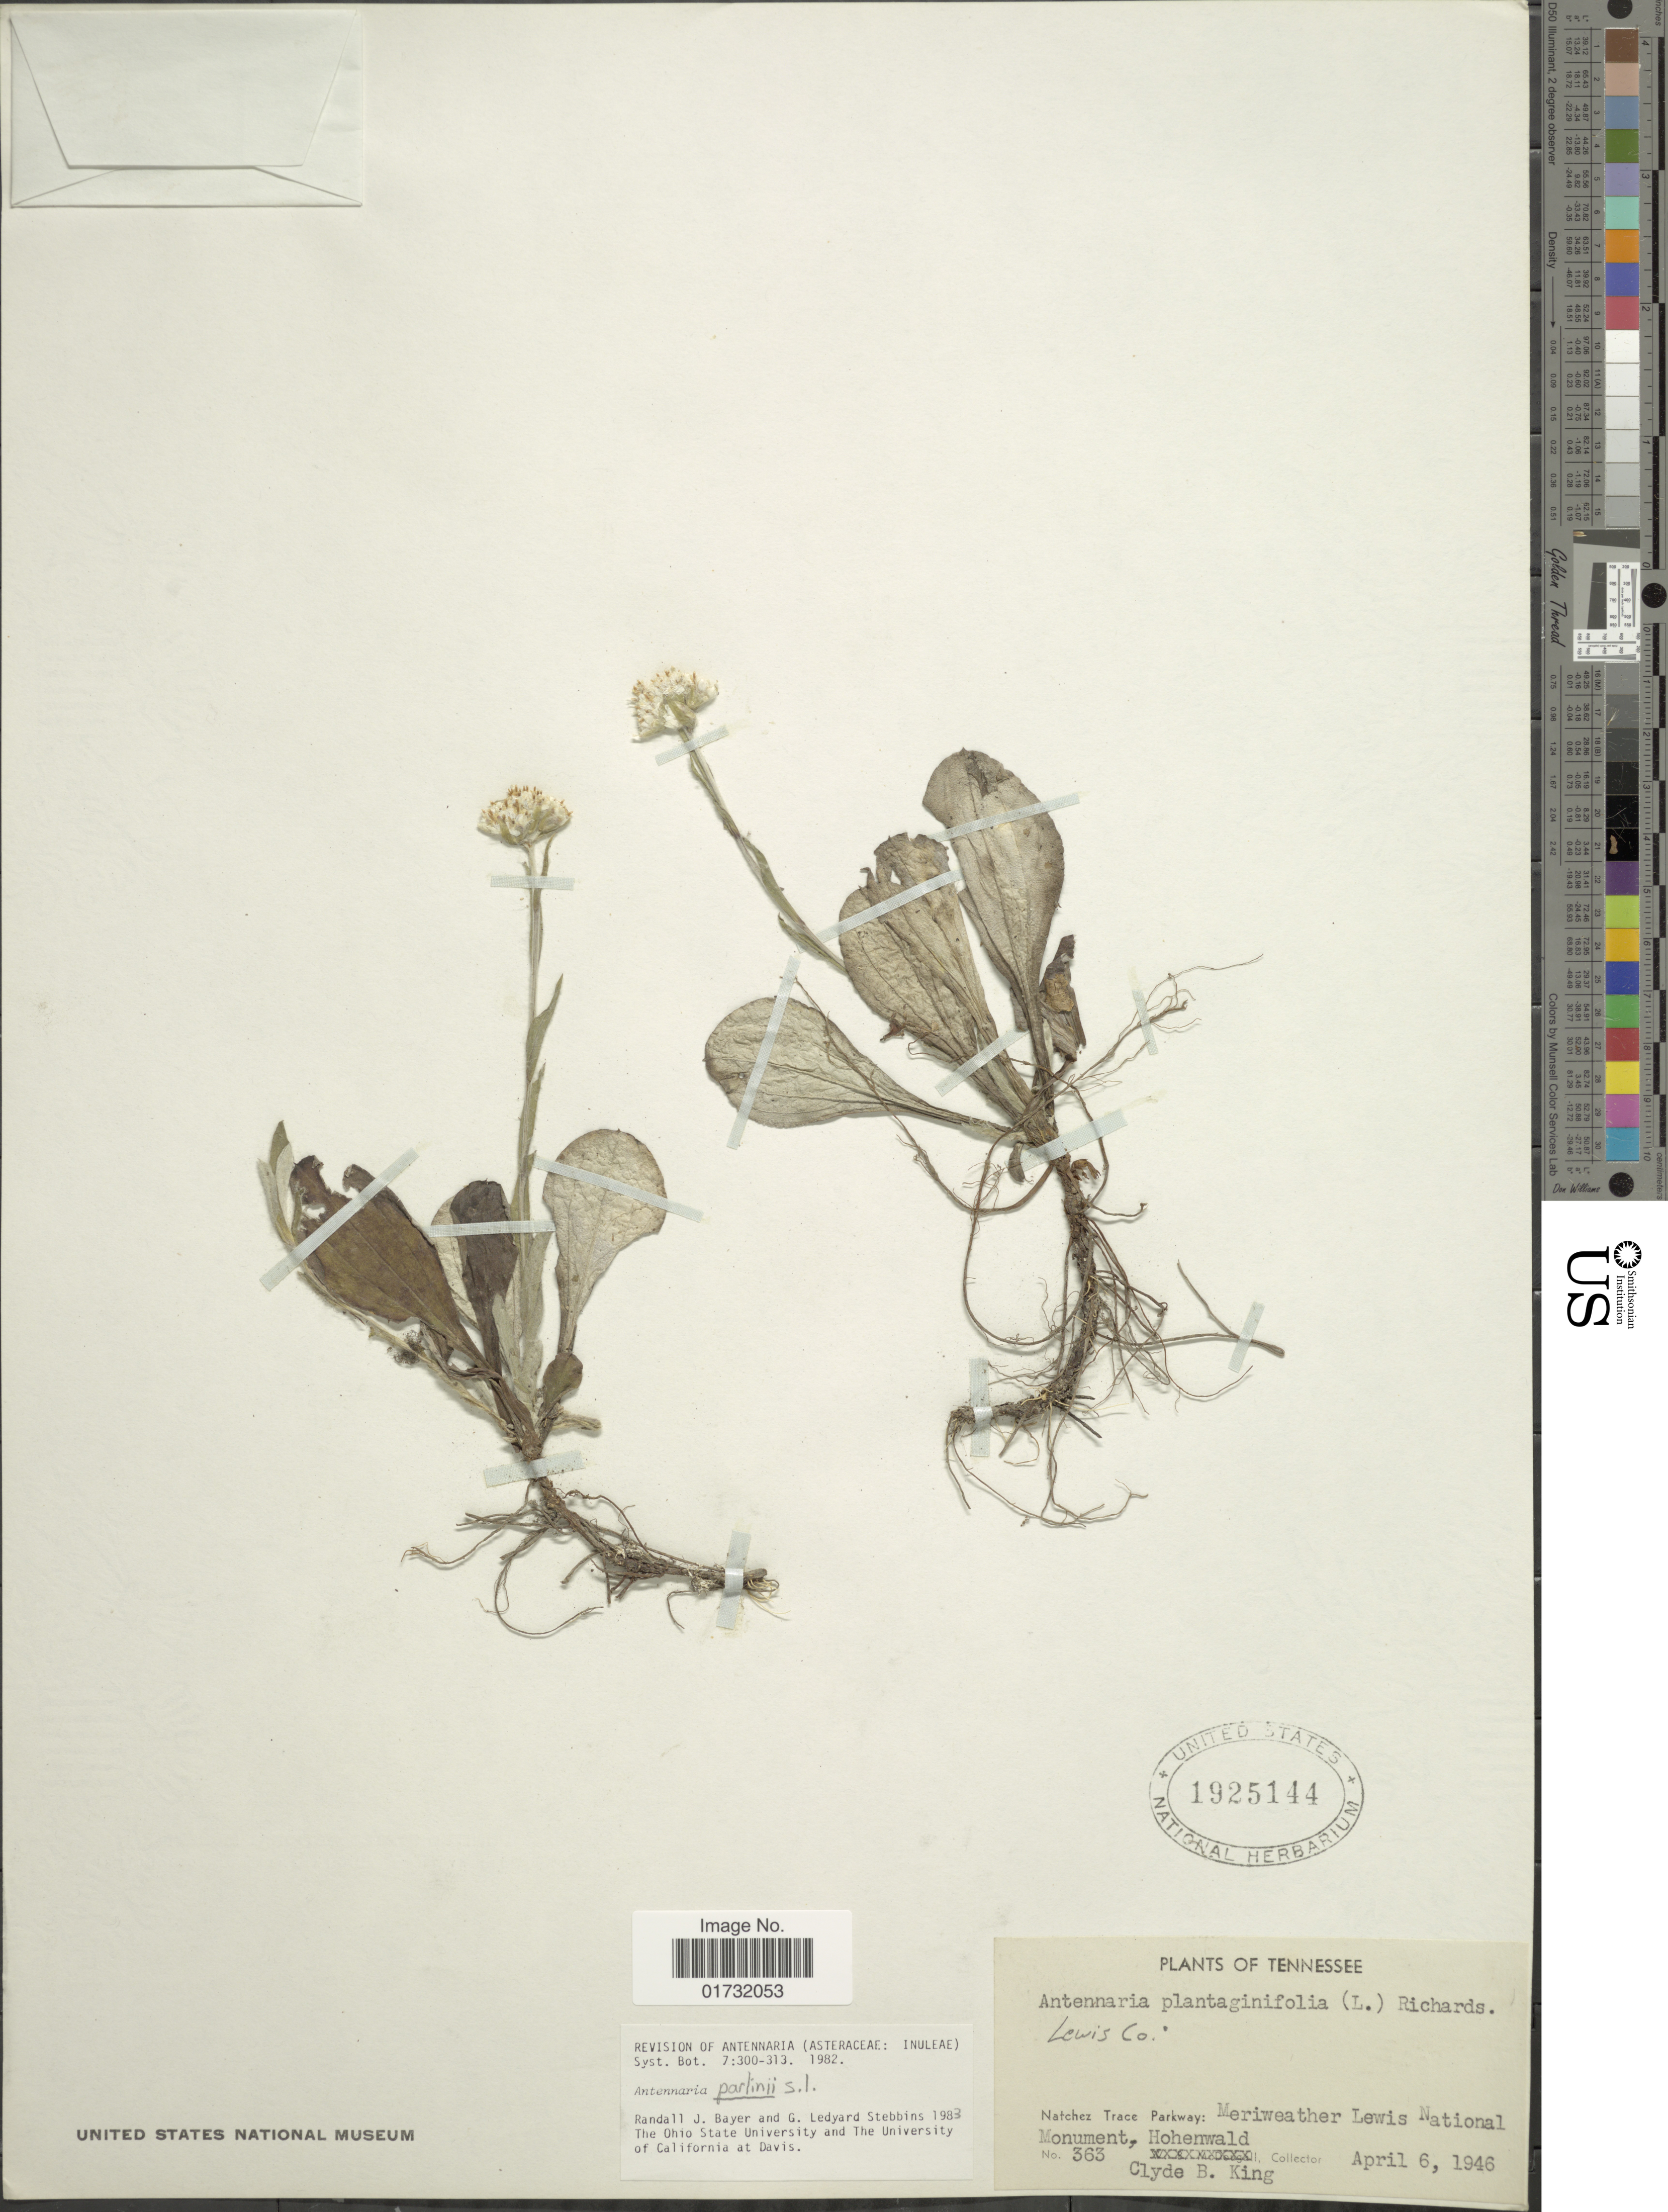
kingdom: Plantae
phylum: Tracheophyta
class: Magnoliopsida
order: Asterales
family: Asteraceae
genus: Antennaria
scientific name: Antennaria parlinii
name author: Fernald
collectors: C. King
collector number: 363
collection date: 1946-04-06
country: United States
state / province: Tennessee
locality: Natchez Trace Parkway: Meriweather Lewis National Monument, Hohenwald. Lewis Co.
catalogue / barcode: US 1925144